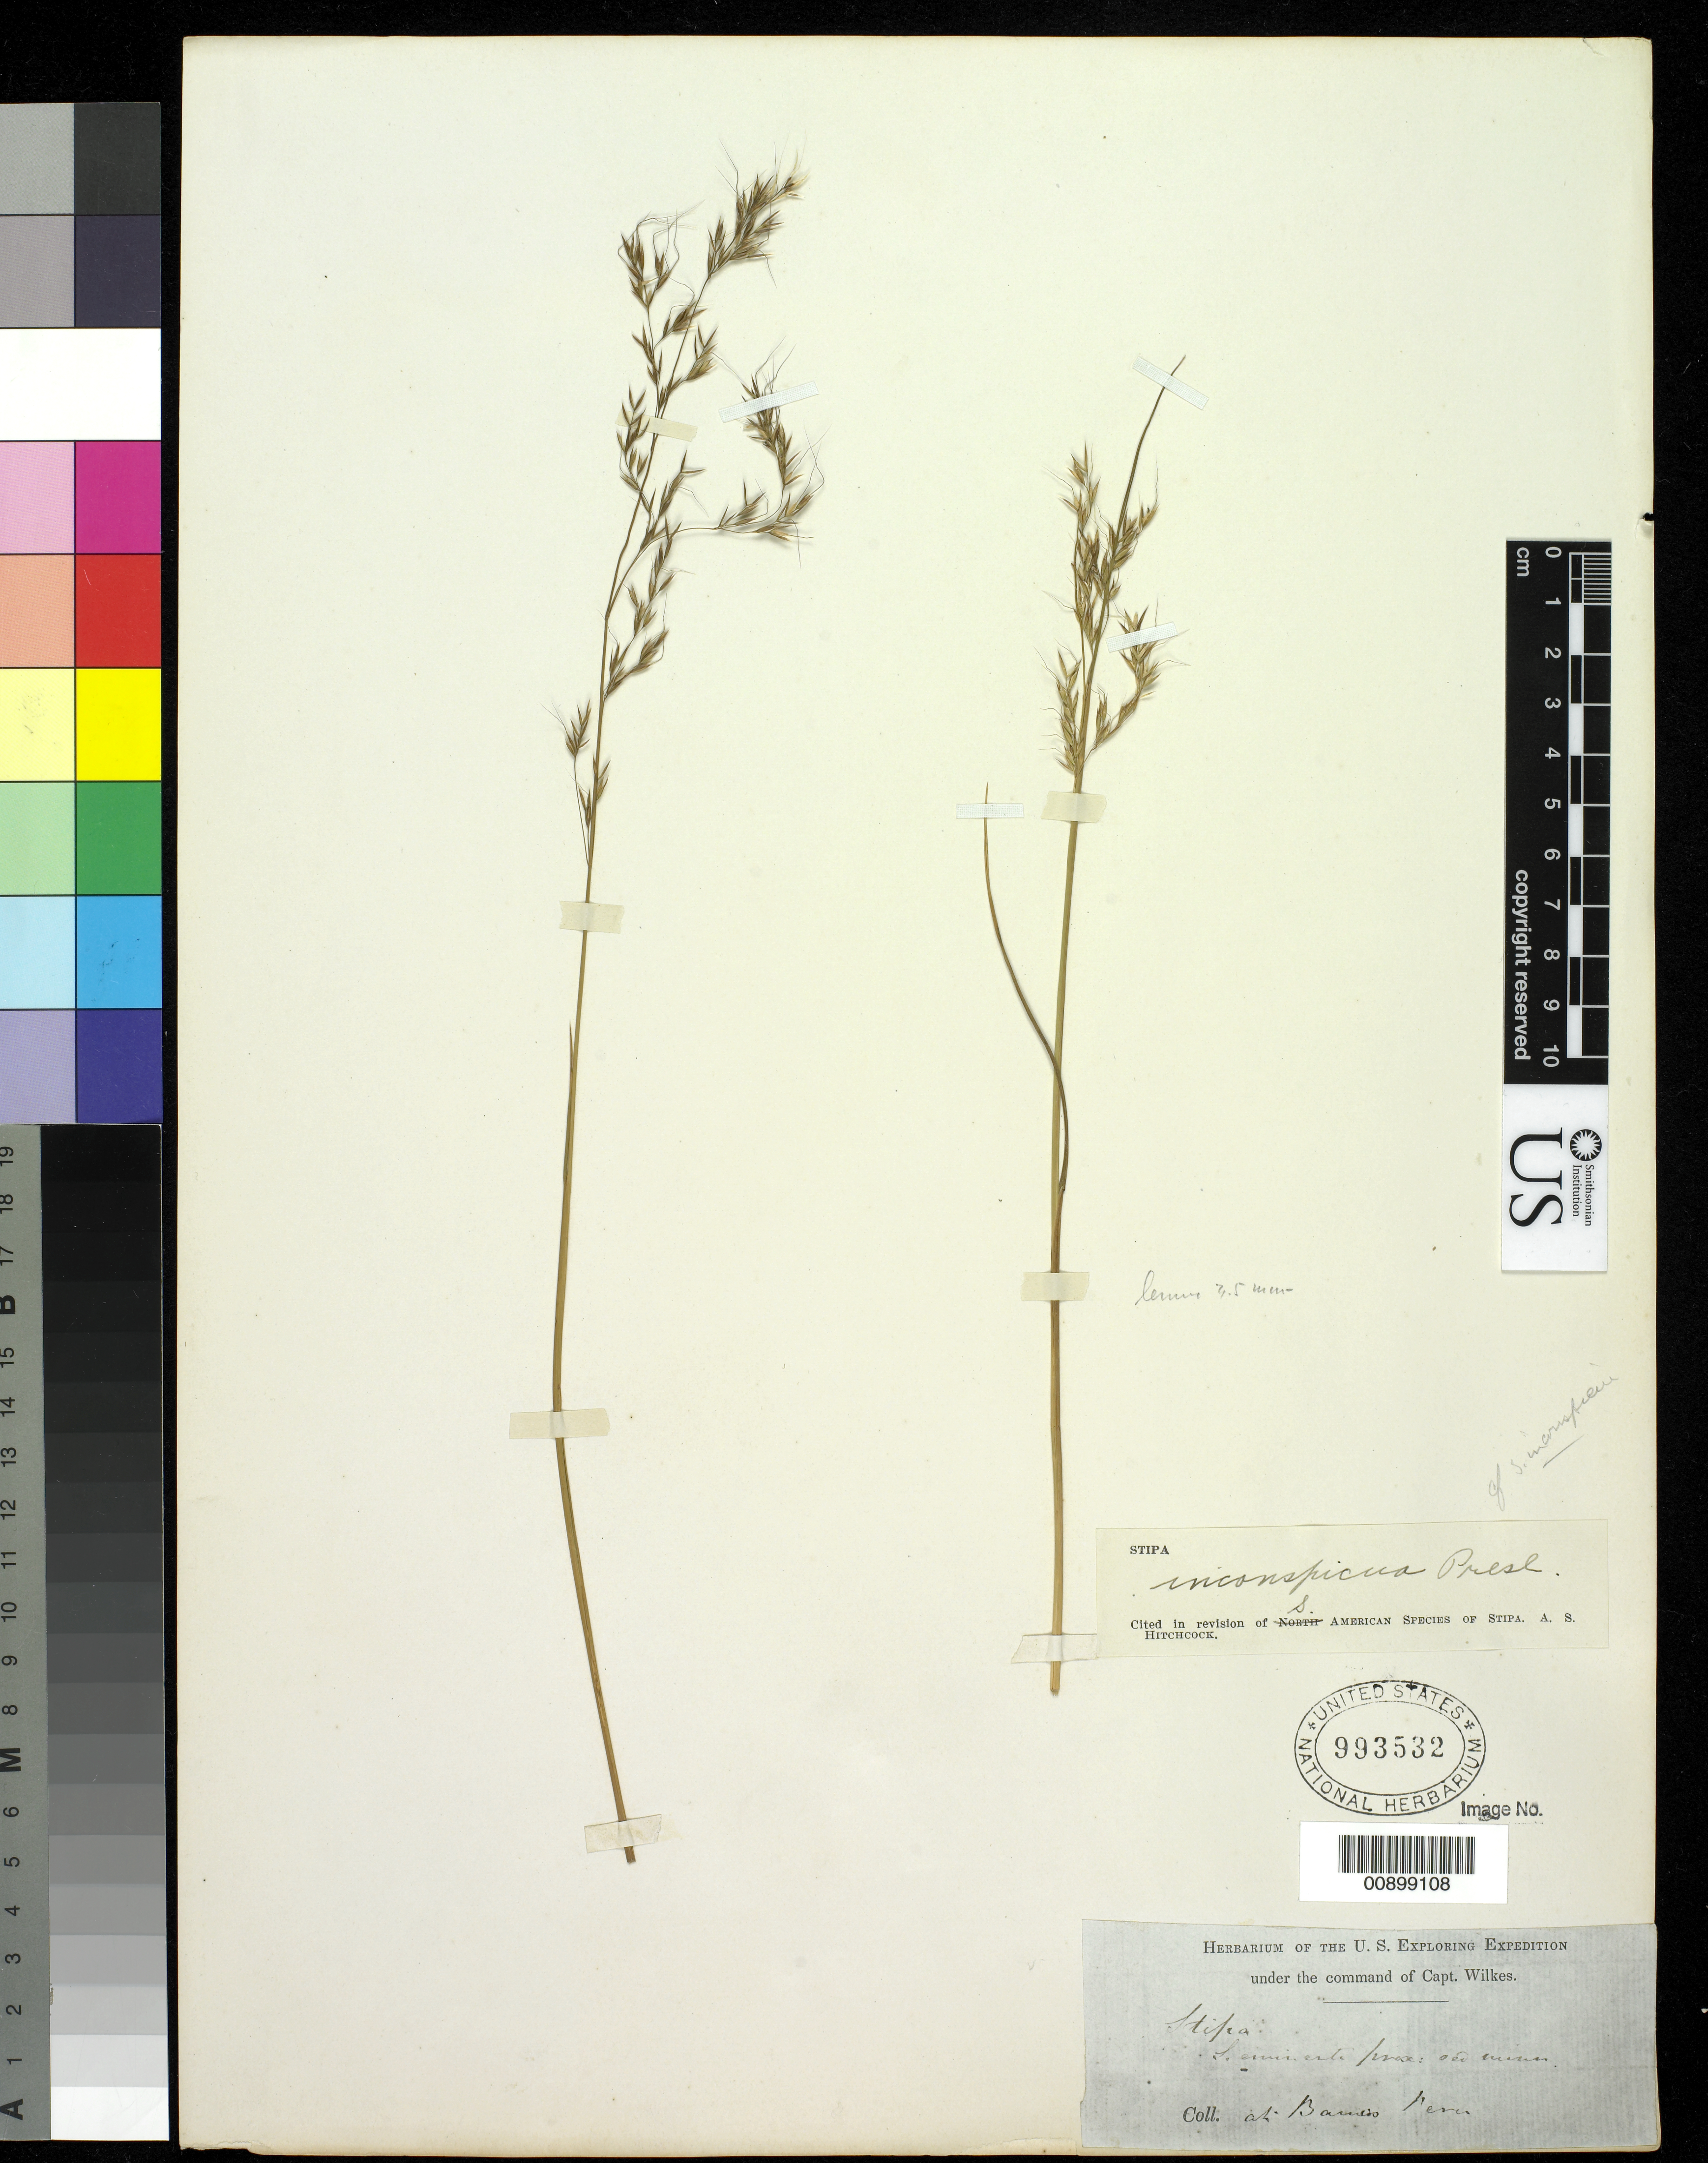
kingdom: Plantae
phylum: Tracheophyta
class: Liliopsida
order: Poales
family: Poaceae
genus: Nassella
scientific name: Nassella inconspicua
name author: (J. Presl) Barkworth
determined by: Poaceae Reorganization Project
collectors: Wilkes Explor. Exped.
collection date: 1838/1842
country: Peru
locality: Banos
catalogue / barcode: US 993532